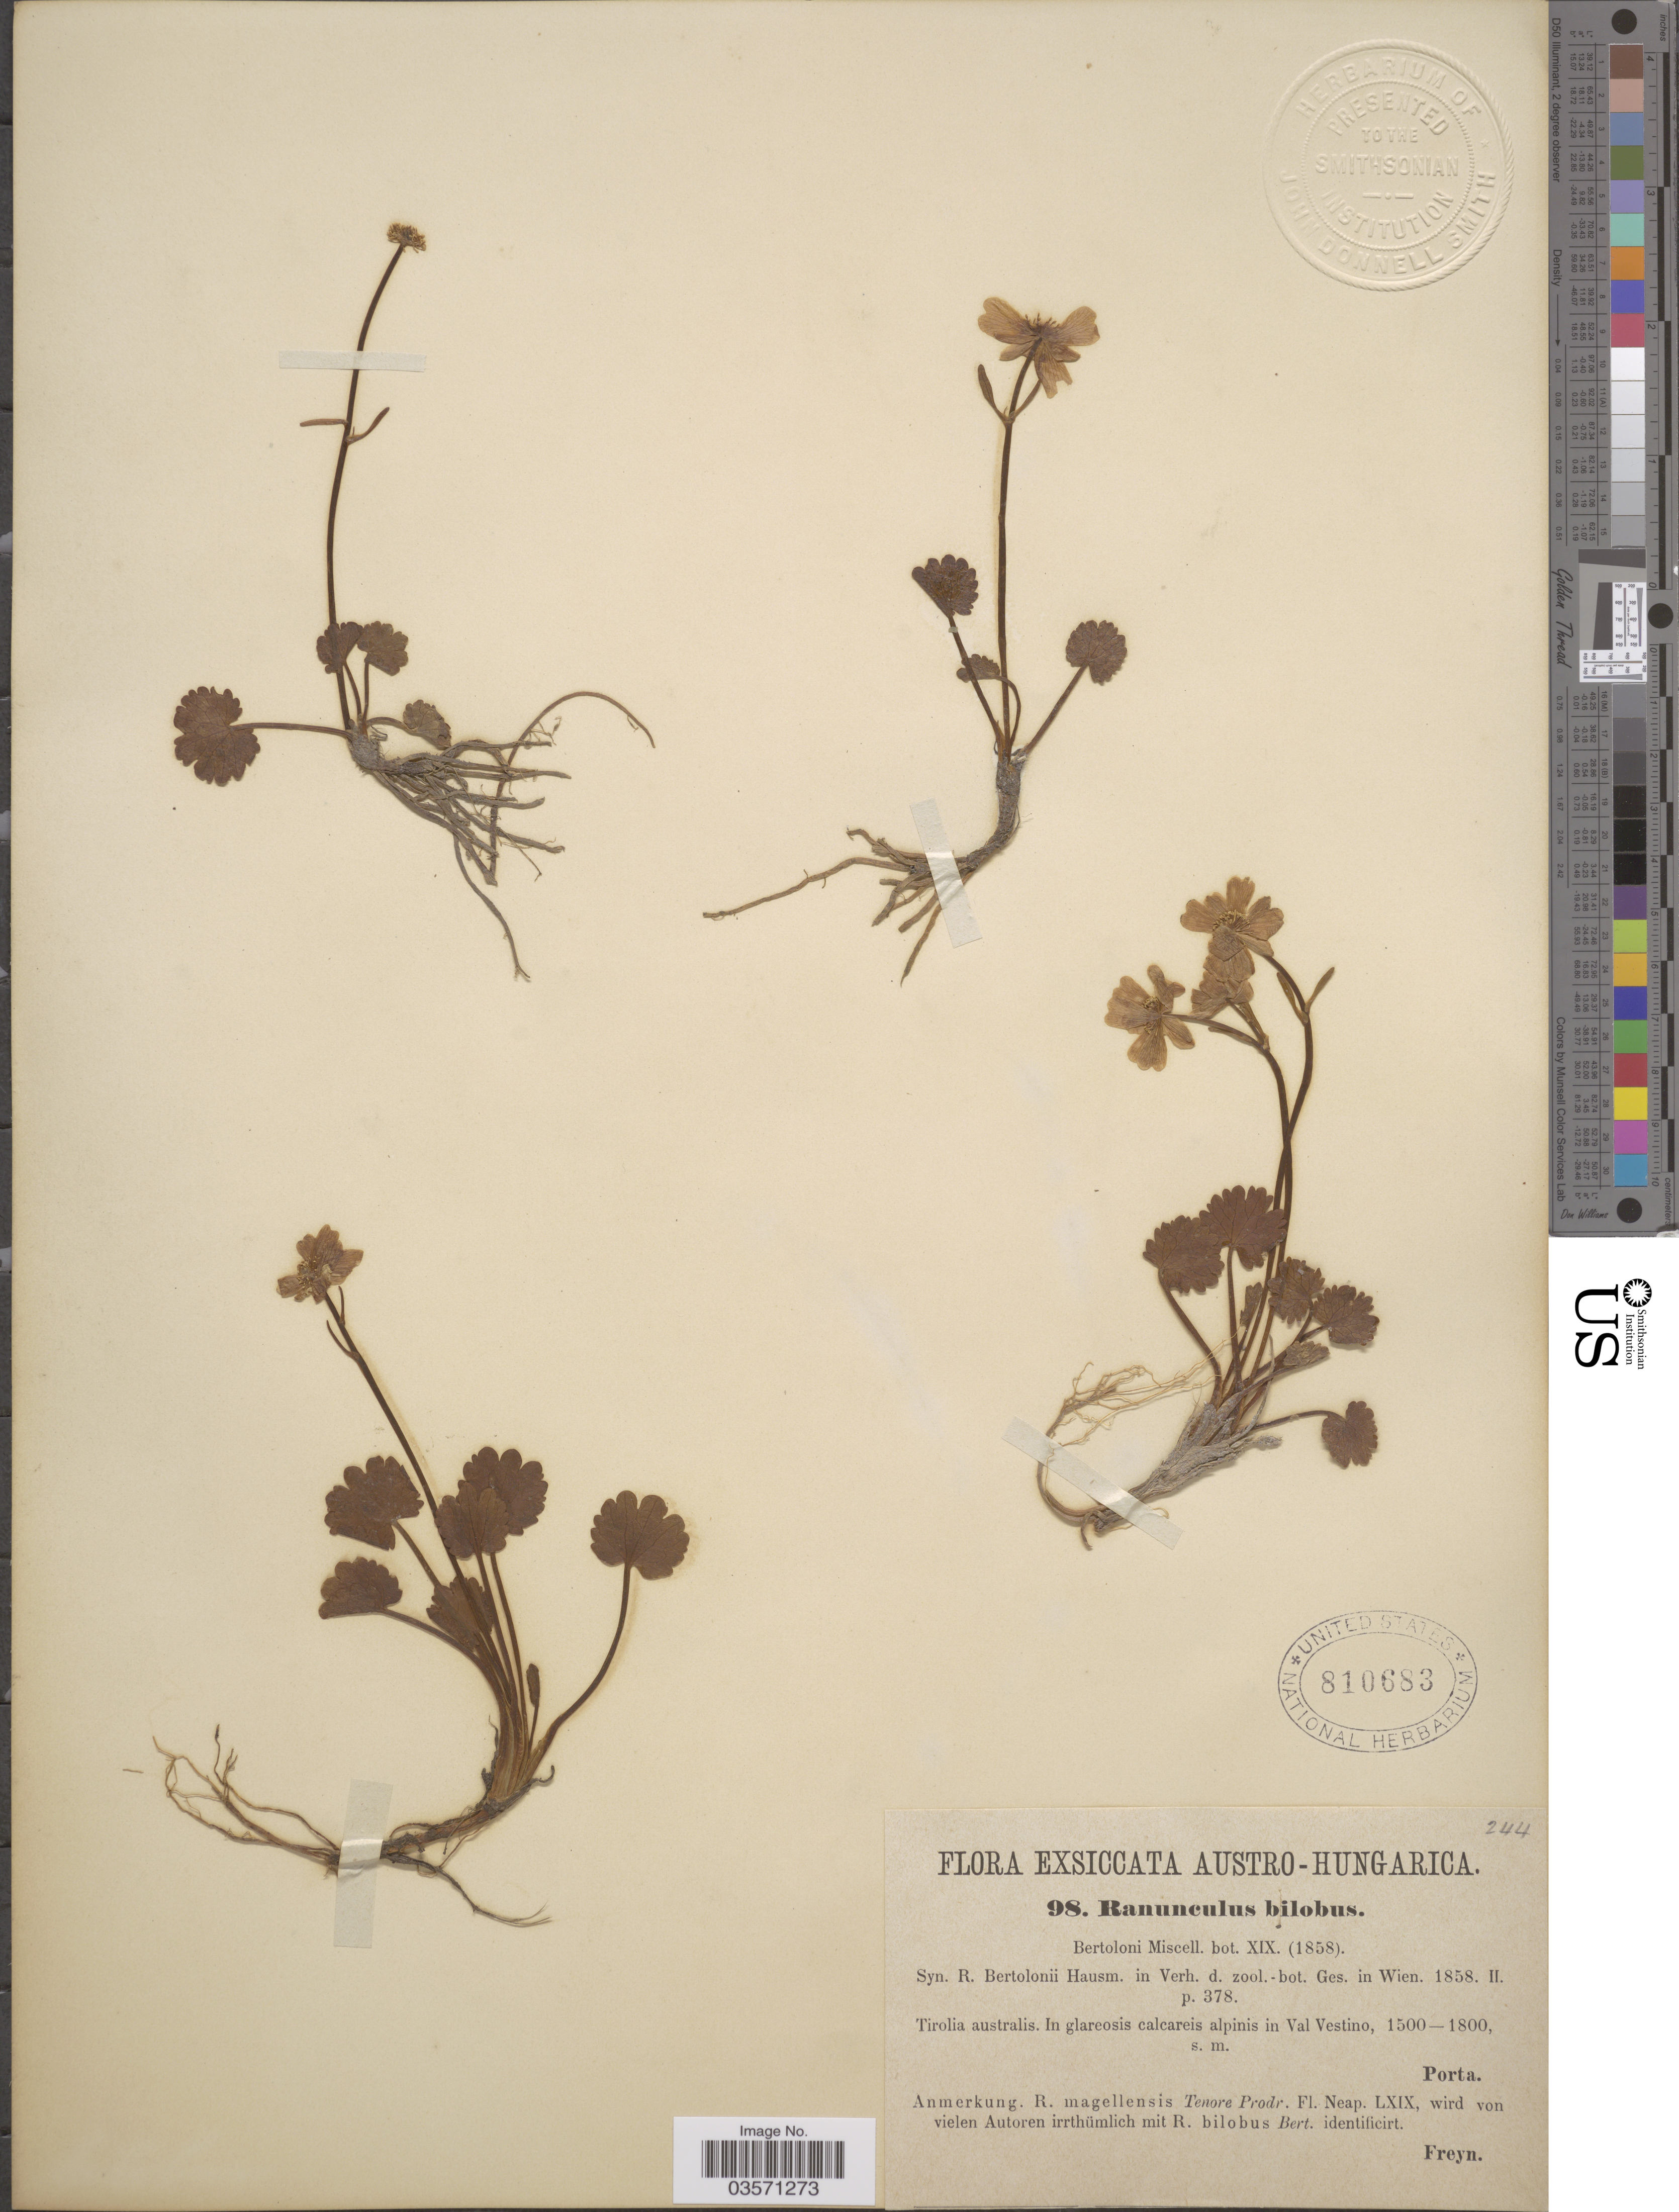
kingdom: Plantae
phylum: Tracheophyta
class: Magnoliopsida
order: Ranunculales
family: Ranunculaceae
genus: Ranunculus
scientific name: Ranunculus bilobus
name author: Bertol.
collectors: -- Porta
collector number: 98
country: Italy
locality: Austro-Hungarica. Tirolia australis. In glareosis calcareis alpinis in Val Vestino.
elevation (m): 1500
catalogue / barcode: US 810683